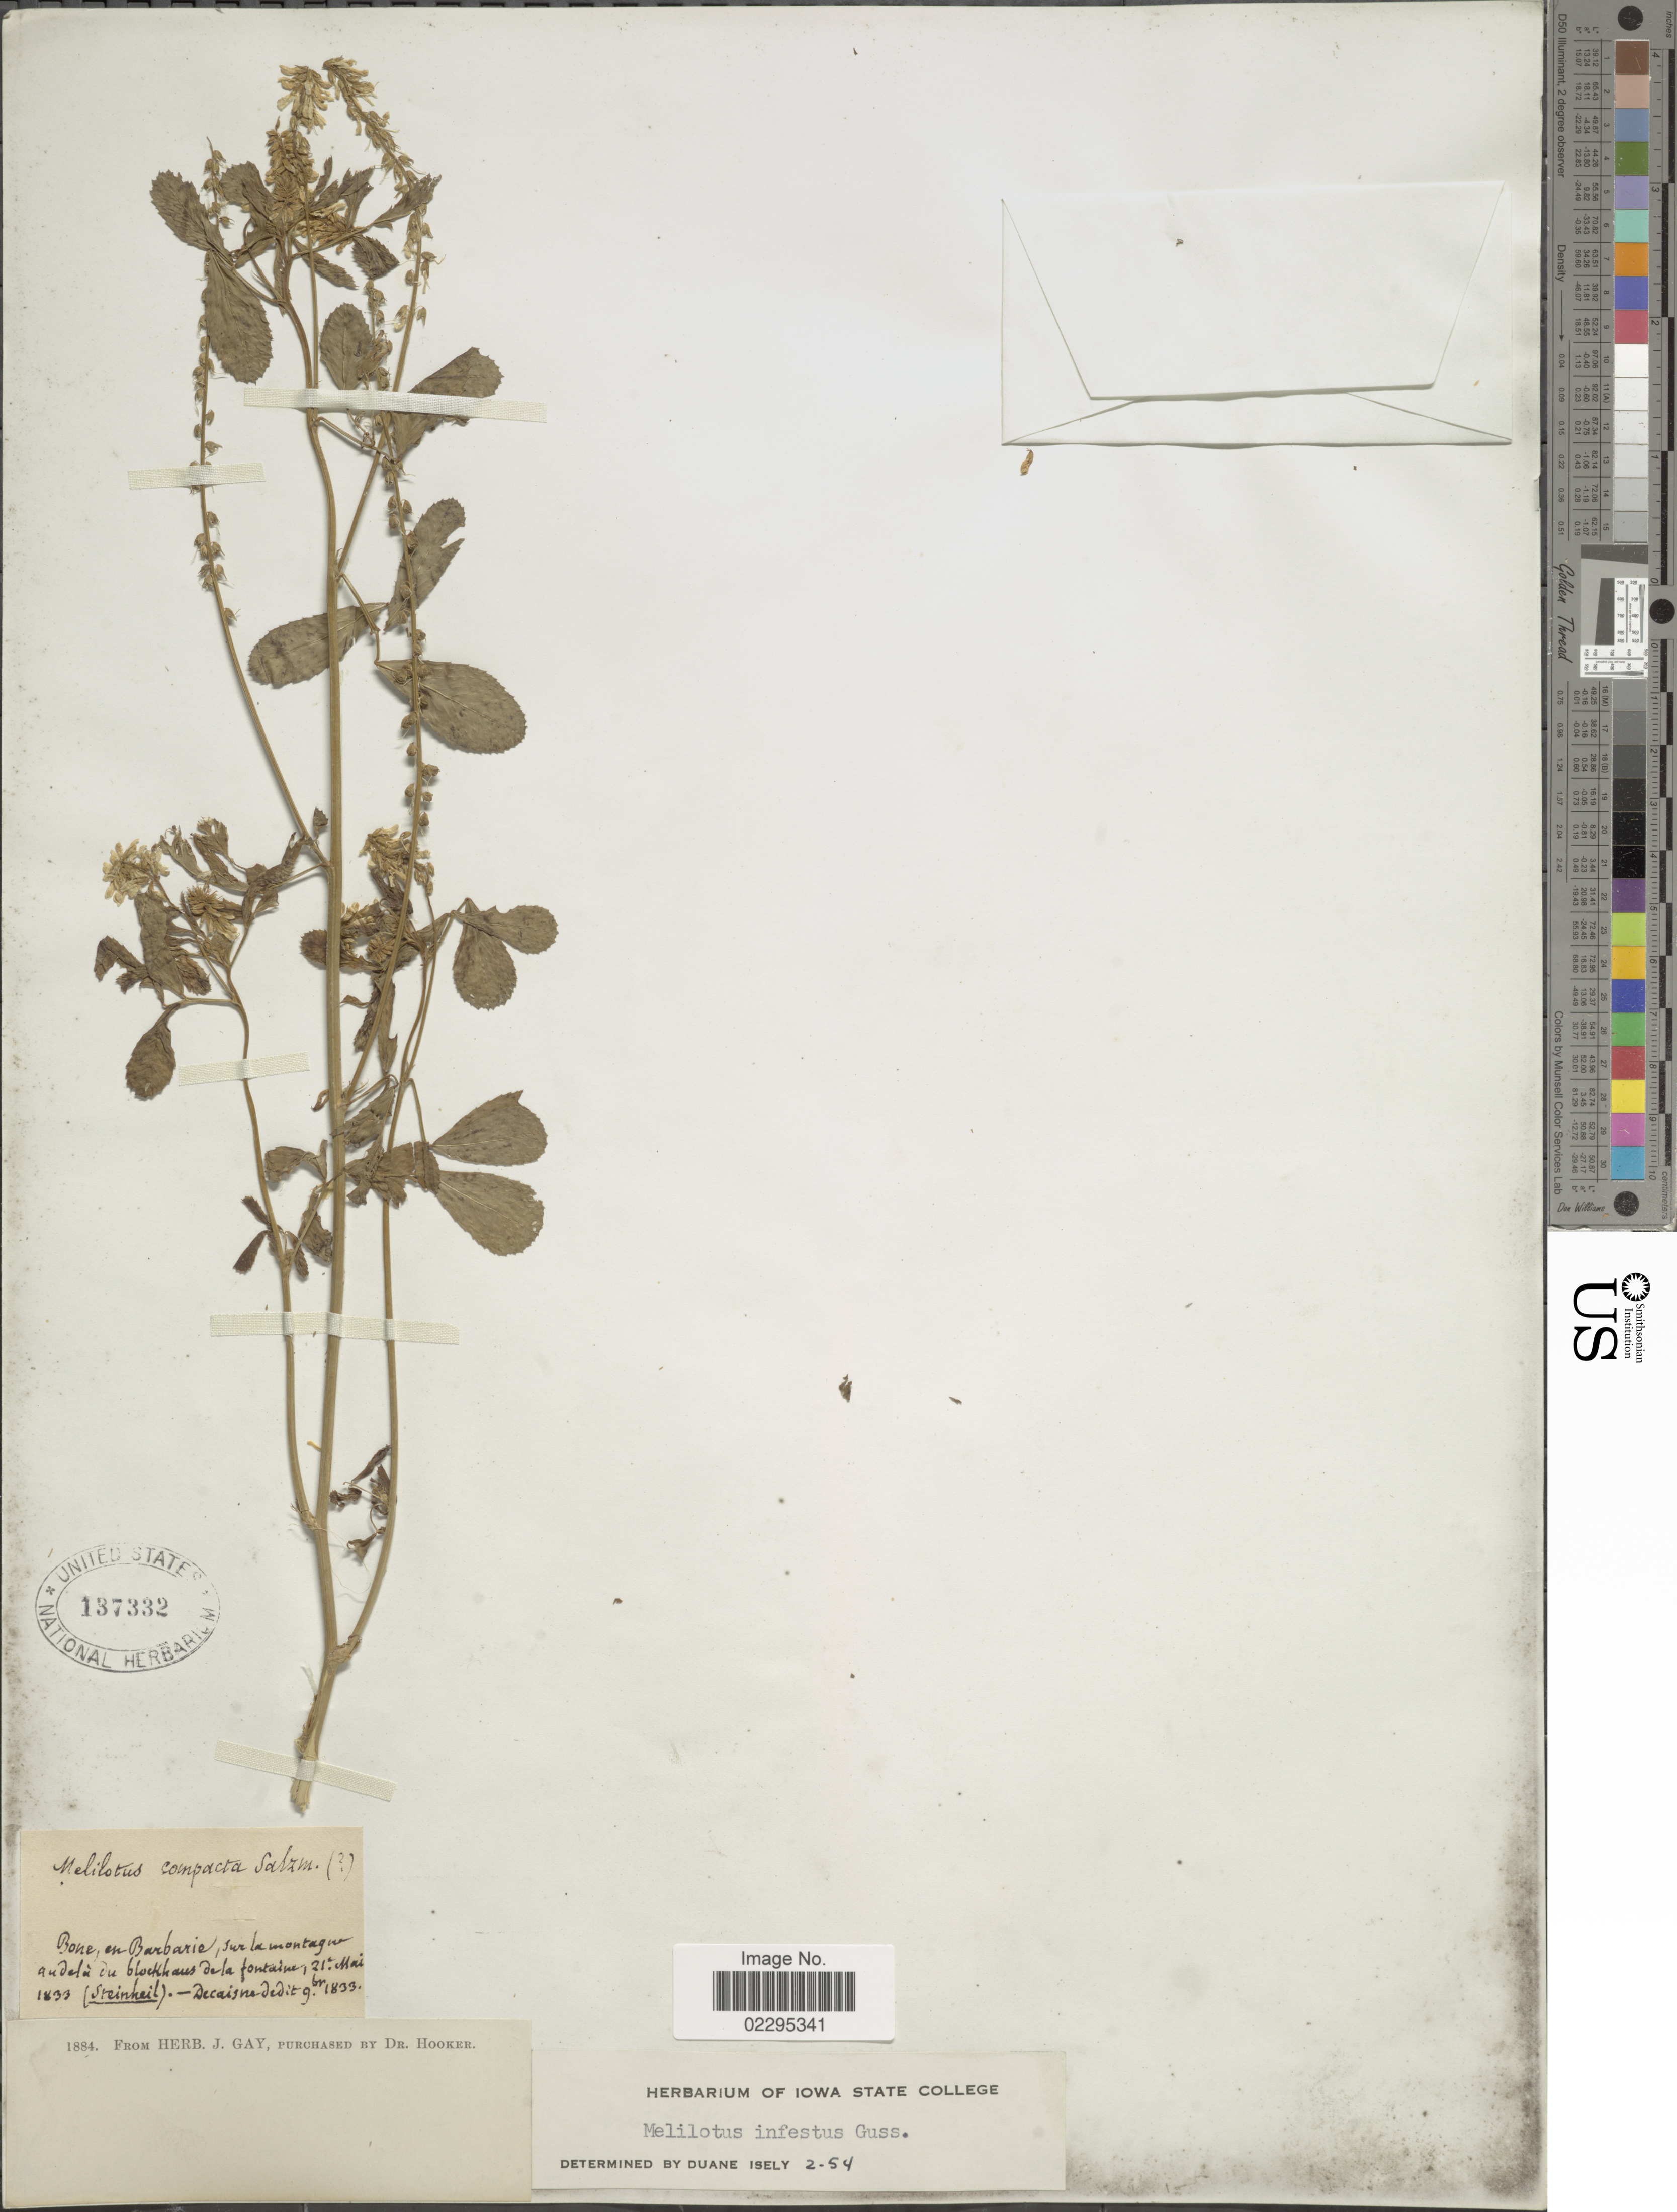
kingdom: Plantae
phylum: Tracheophyta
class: Magnoliopsida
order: Fabales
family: Fabaceae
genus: Melilotus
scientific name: Melilotus infestus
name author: Gussone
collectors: ex herb. J. Gay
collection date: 1833-05-21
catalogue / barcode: US 137332